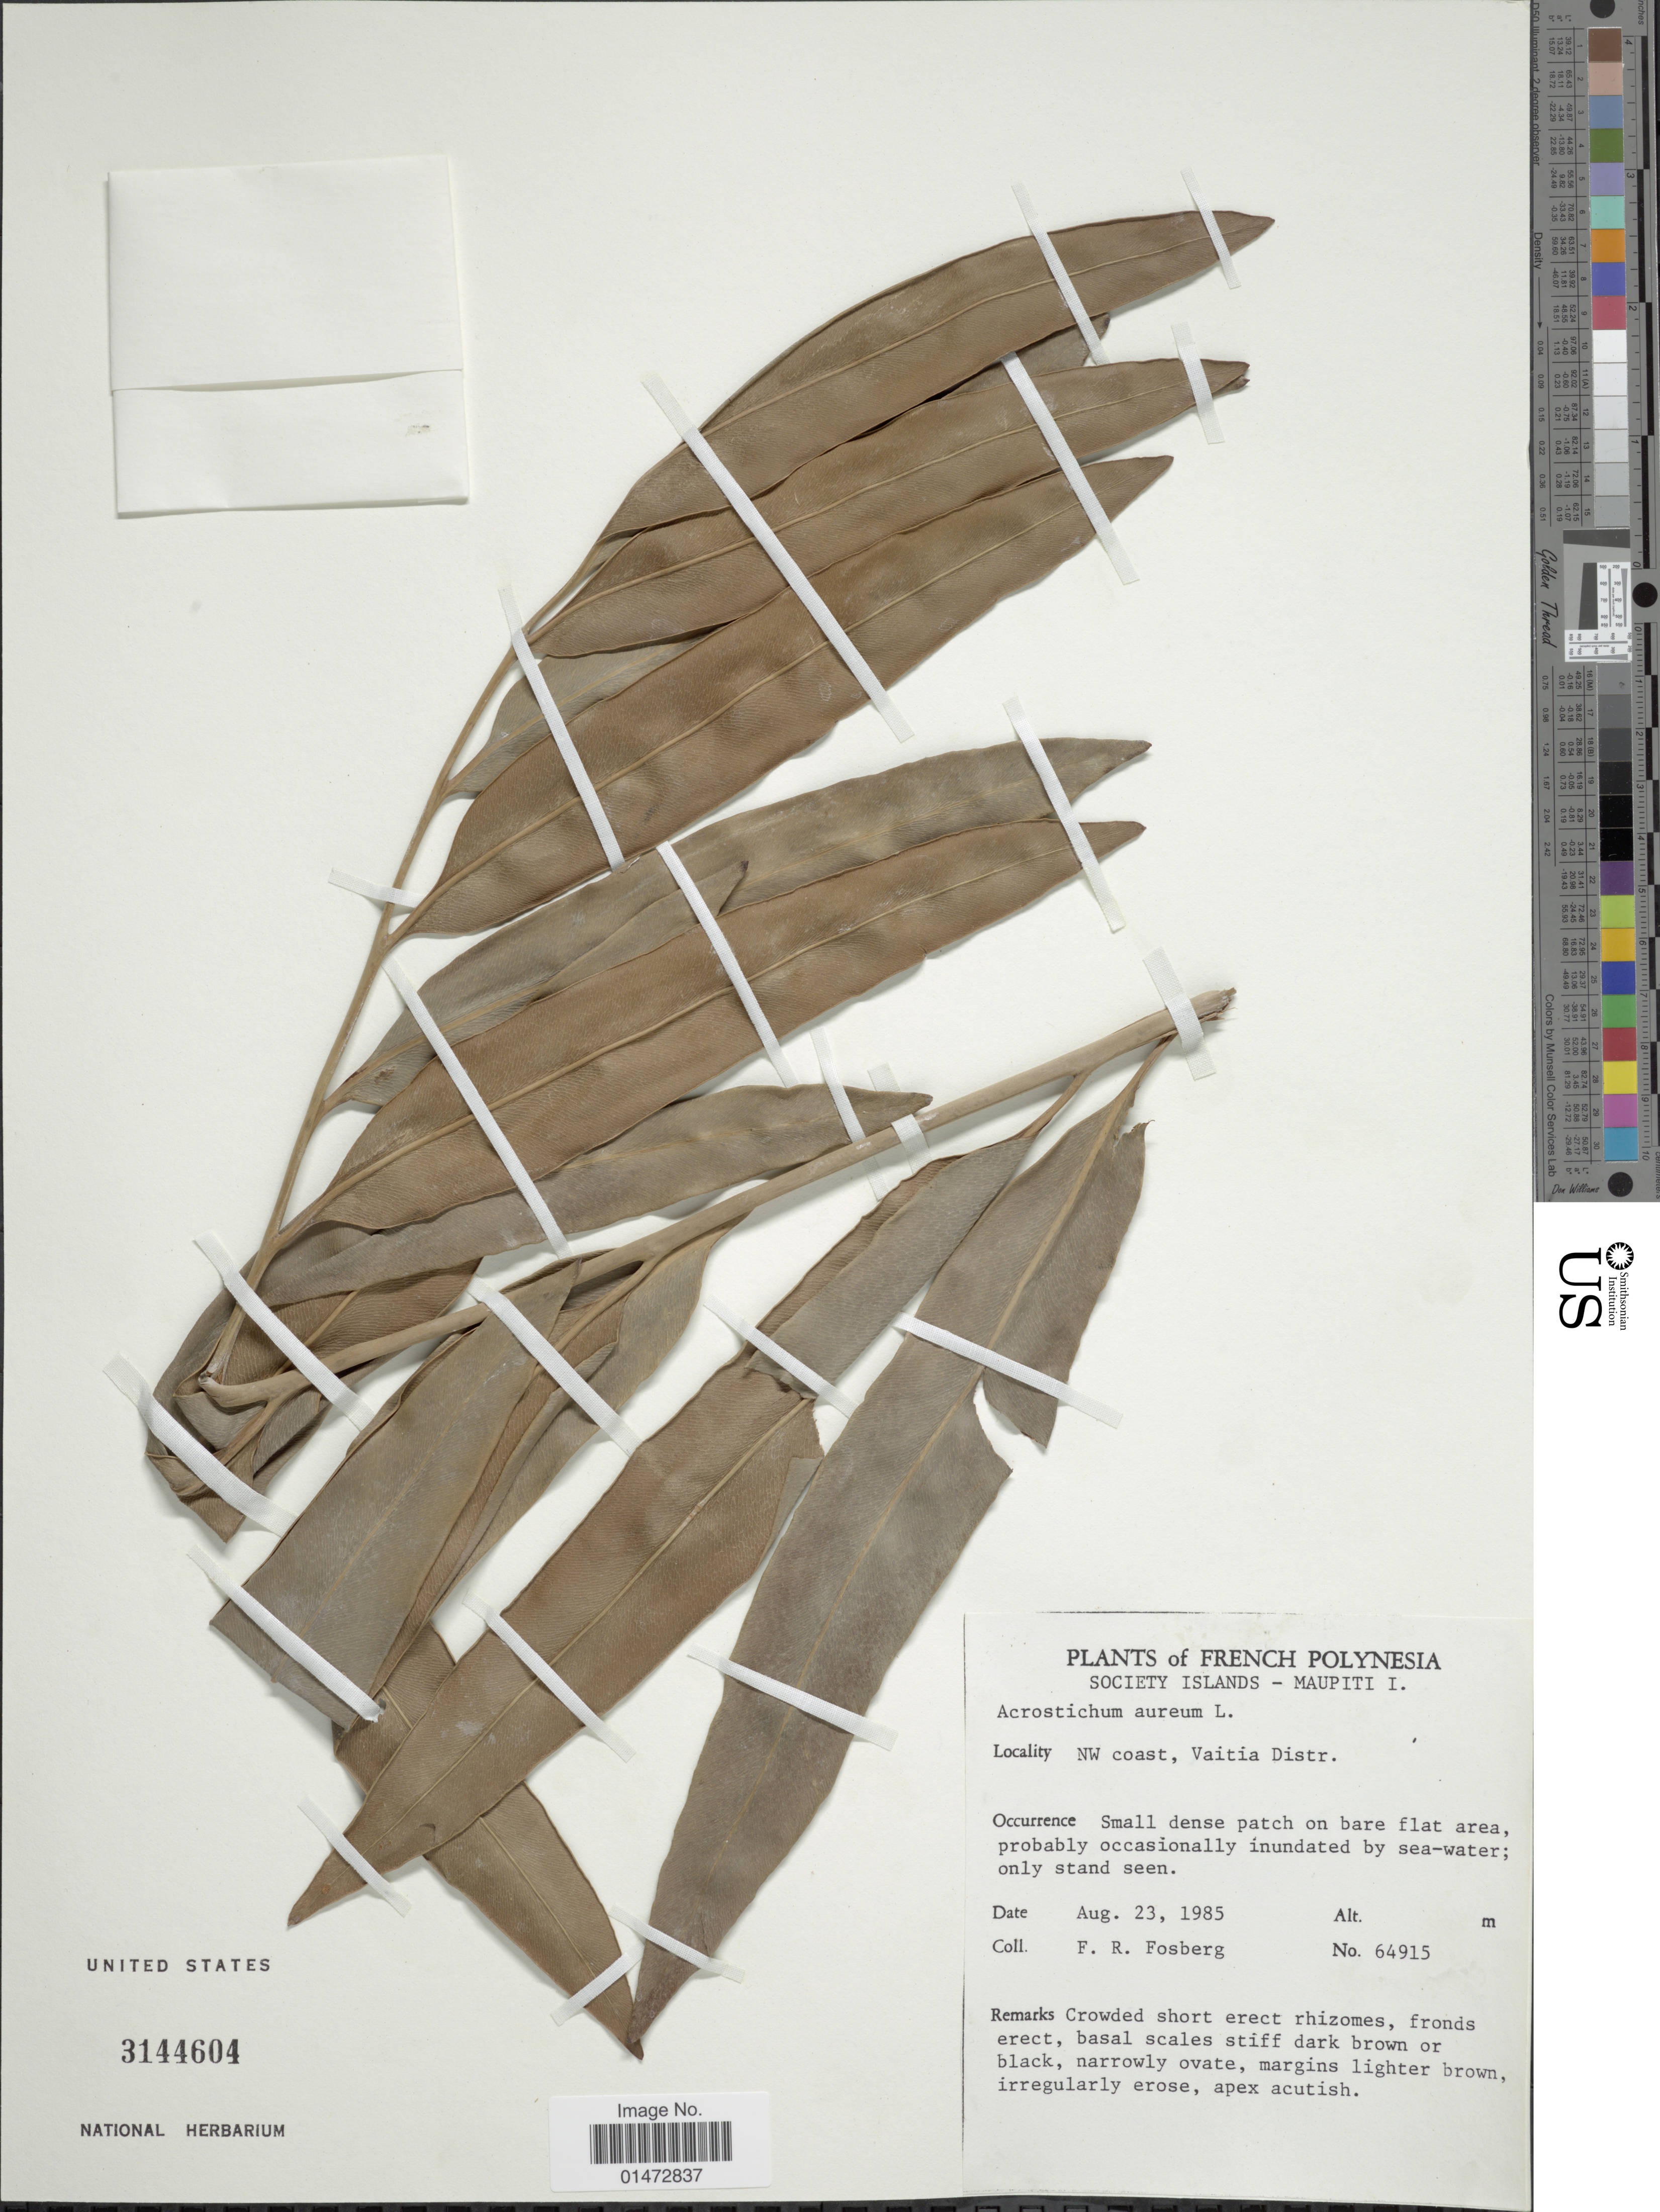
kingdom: Plantae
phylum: Tracheophyta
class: Polypodiopsida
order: Polypodiales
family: Pteridaceae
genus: Acrostichum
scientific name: Acrostichum aureum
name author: L.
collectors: F. R. Fosberg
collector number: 64915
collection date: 1985-08-23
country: French Polynesia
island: Maupiti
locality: Society Islands - Maupiti I. NW coast, Vaitia Distr.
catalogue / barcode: US 3144604